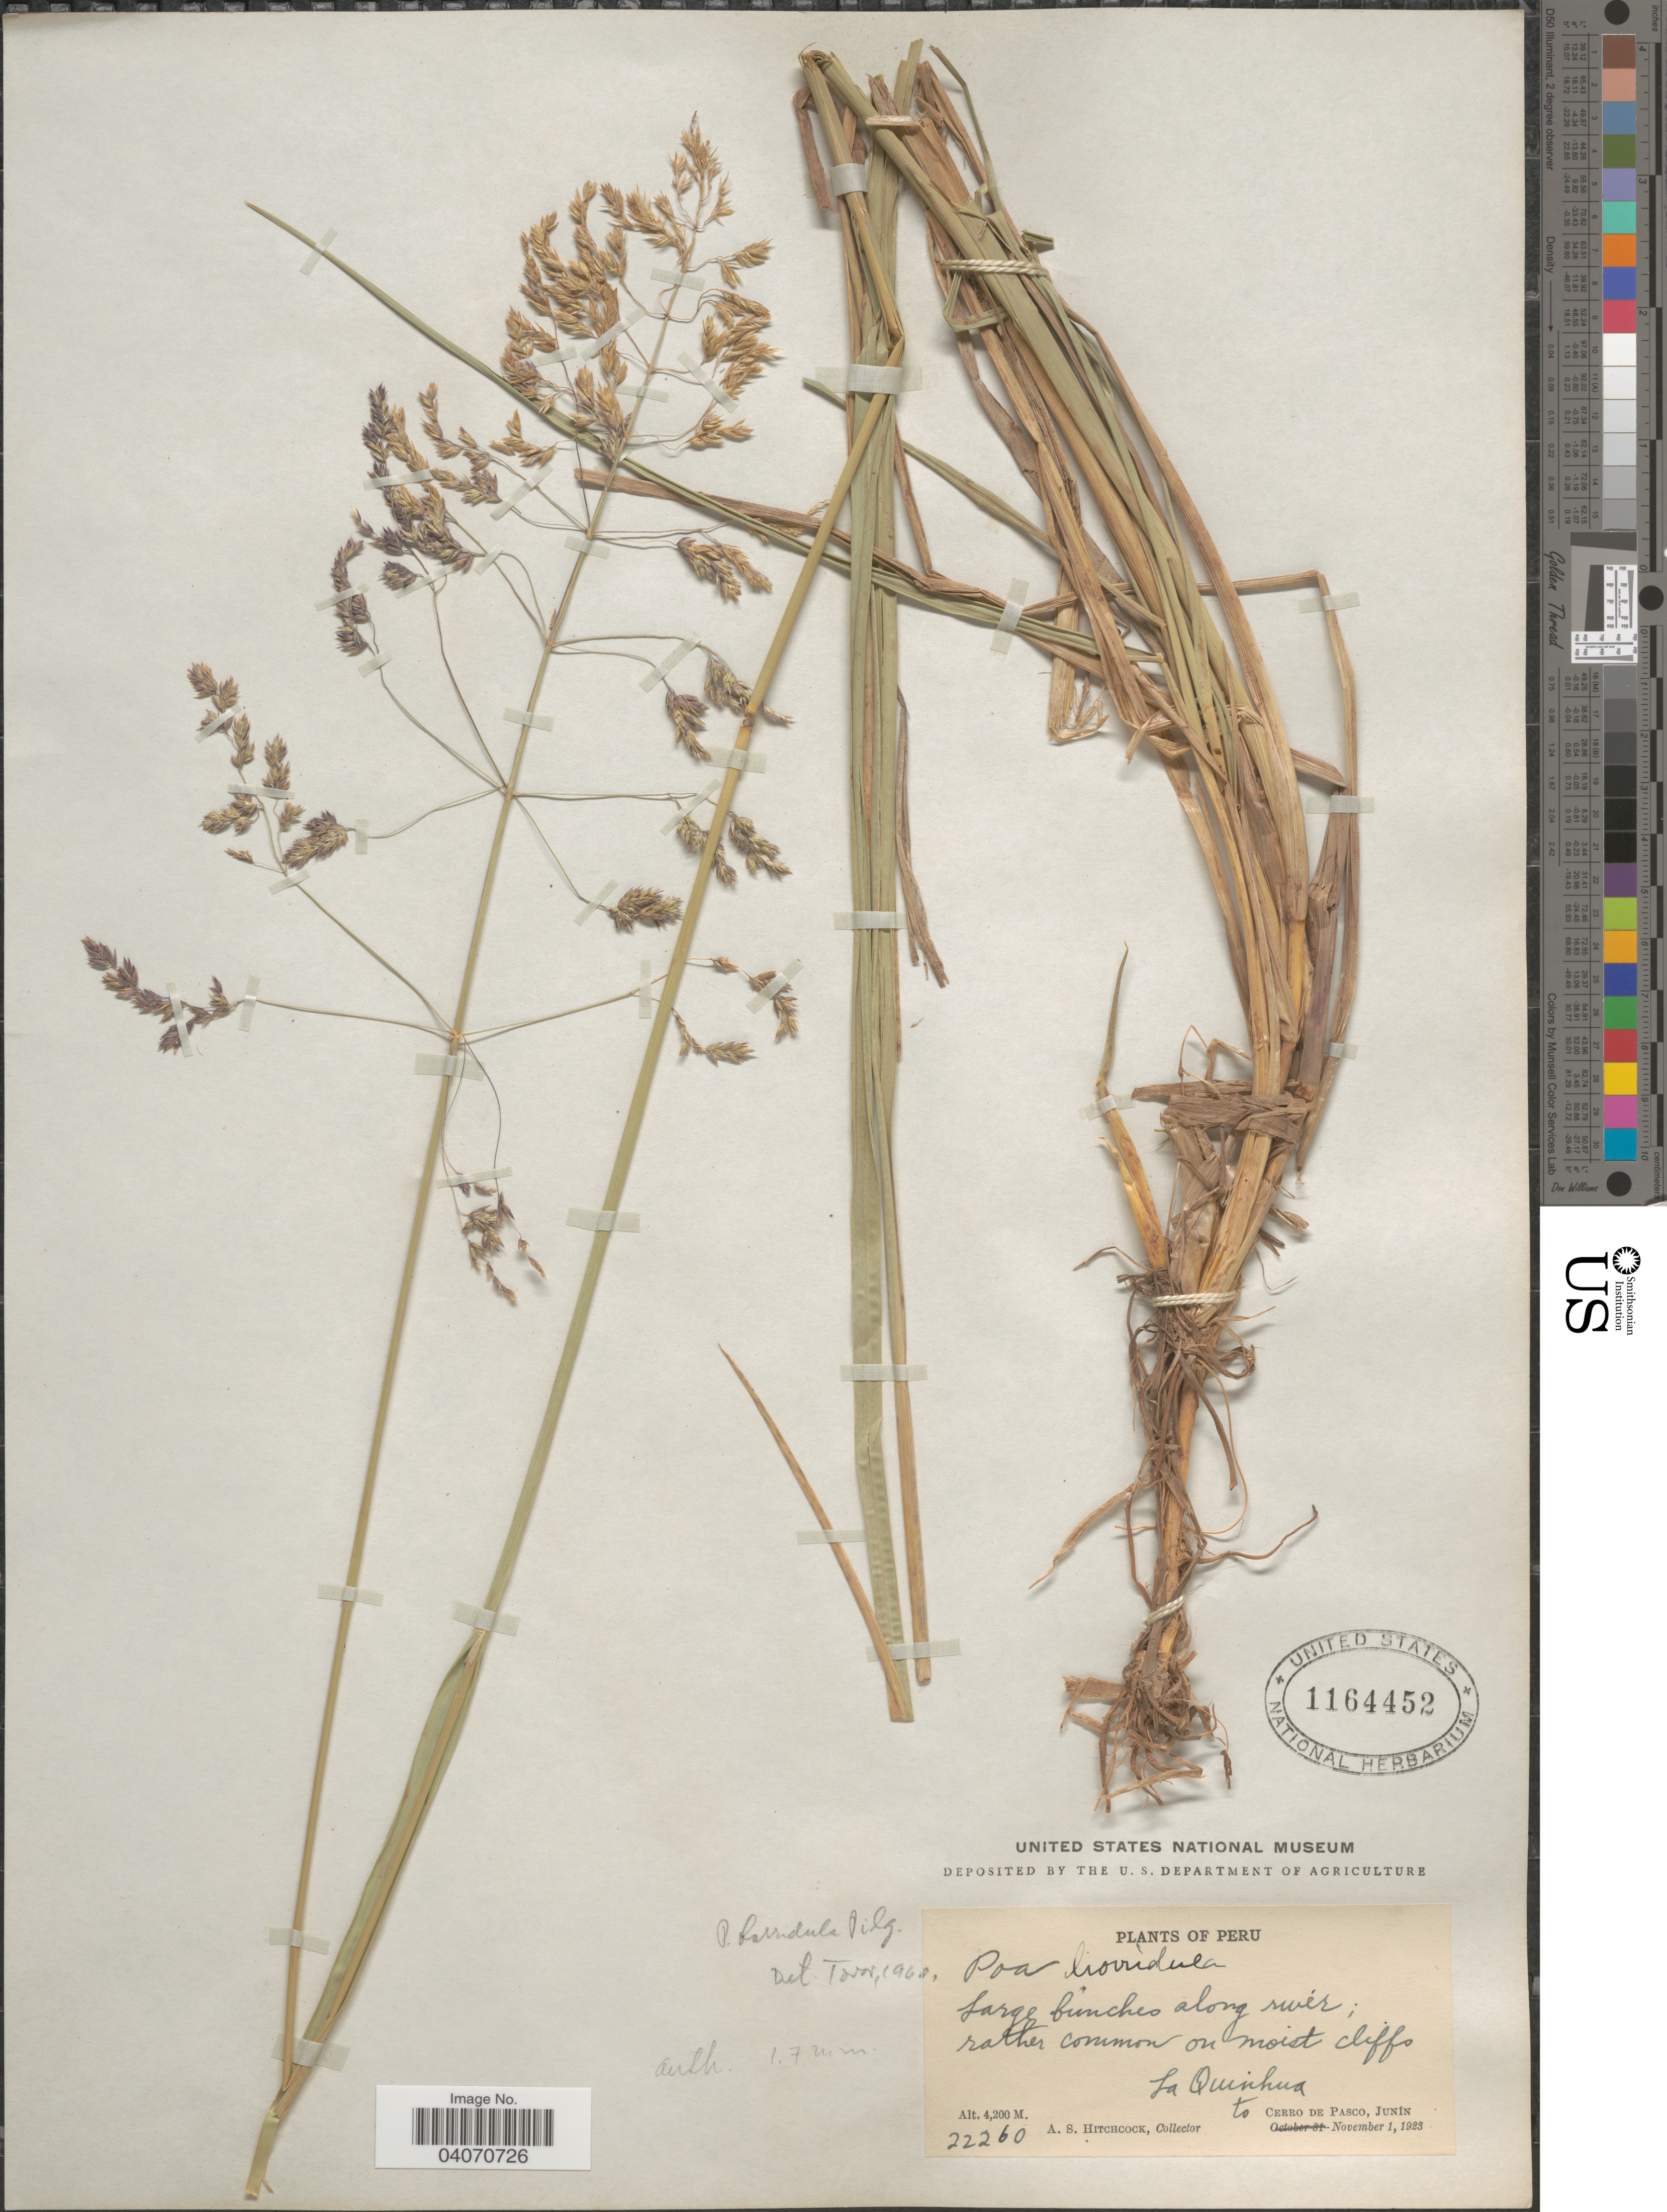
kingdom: Plantae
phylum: Tracheophyta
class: Liliopsida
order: Poales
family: Poaceae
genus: Poa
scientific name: Poa horridula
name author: Pilg.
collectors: A. S. Hitchcock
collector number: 22260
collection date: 1923-11-01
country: Peru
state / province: Junín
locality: La Quinhua to Cerro de Pasco.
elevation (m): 4200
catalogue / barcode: US 1164452